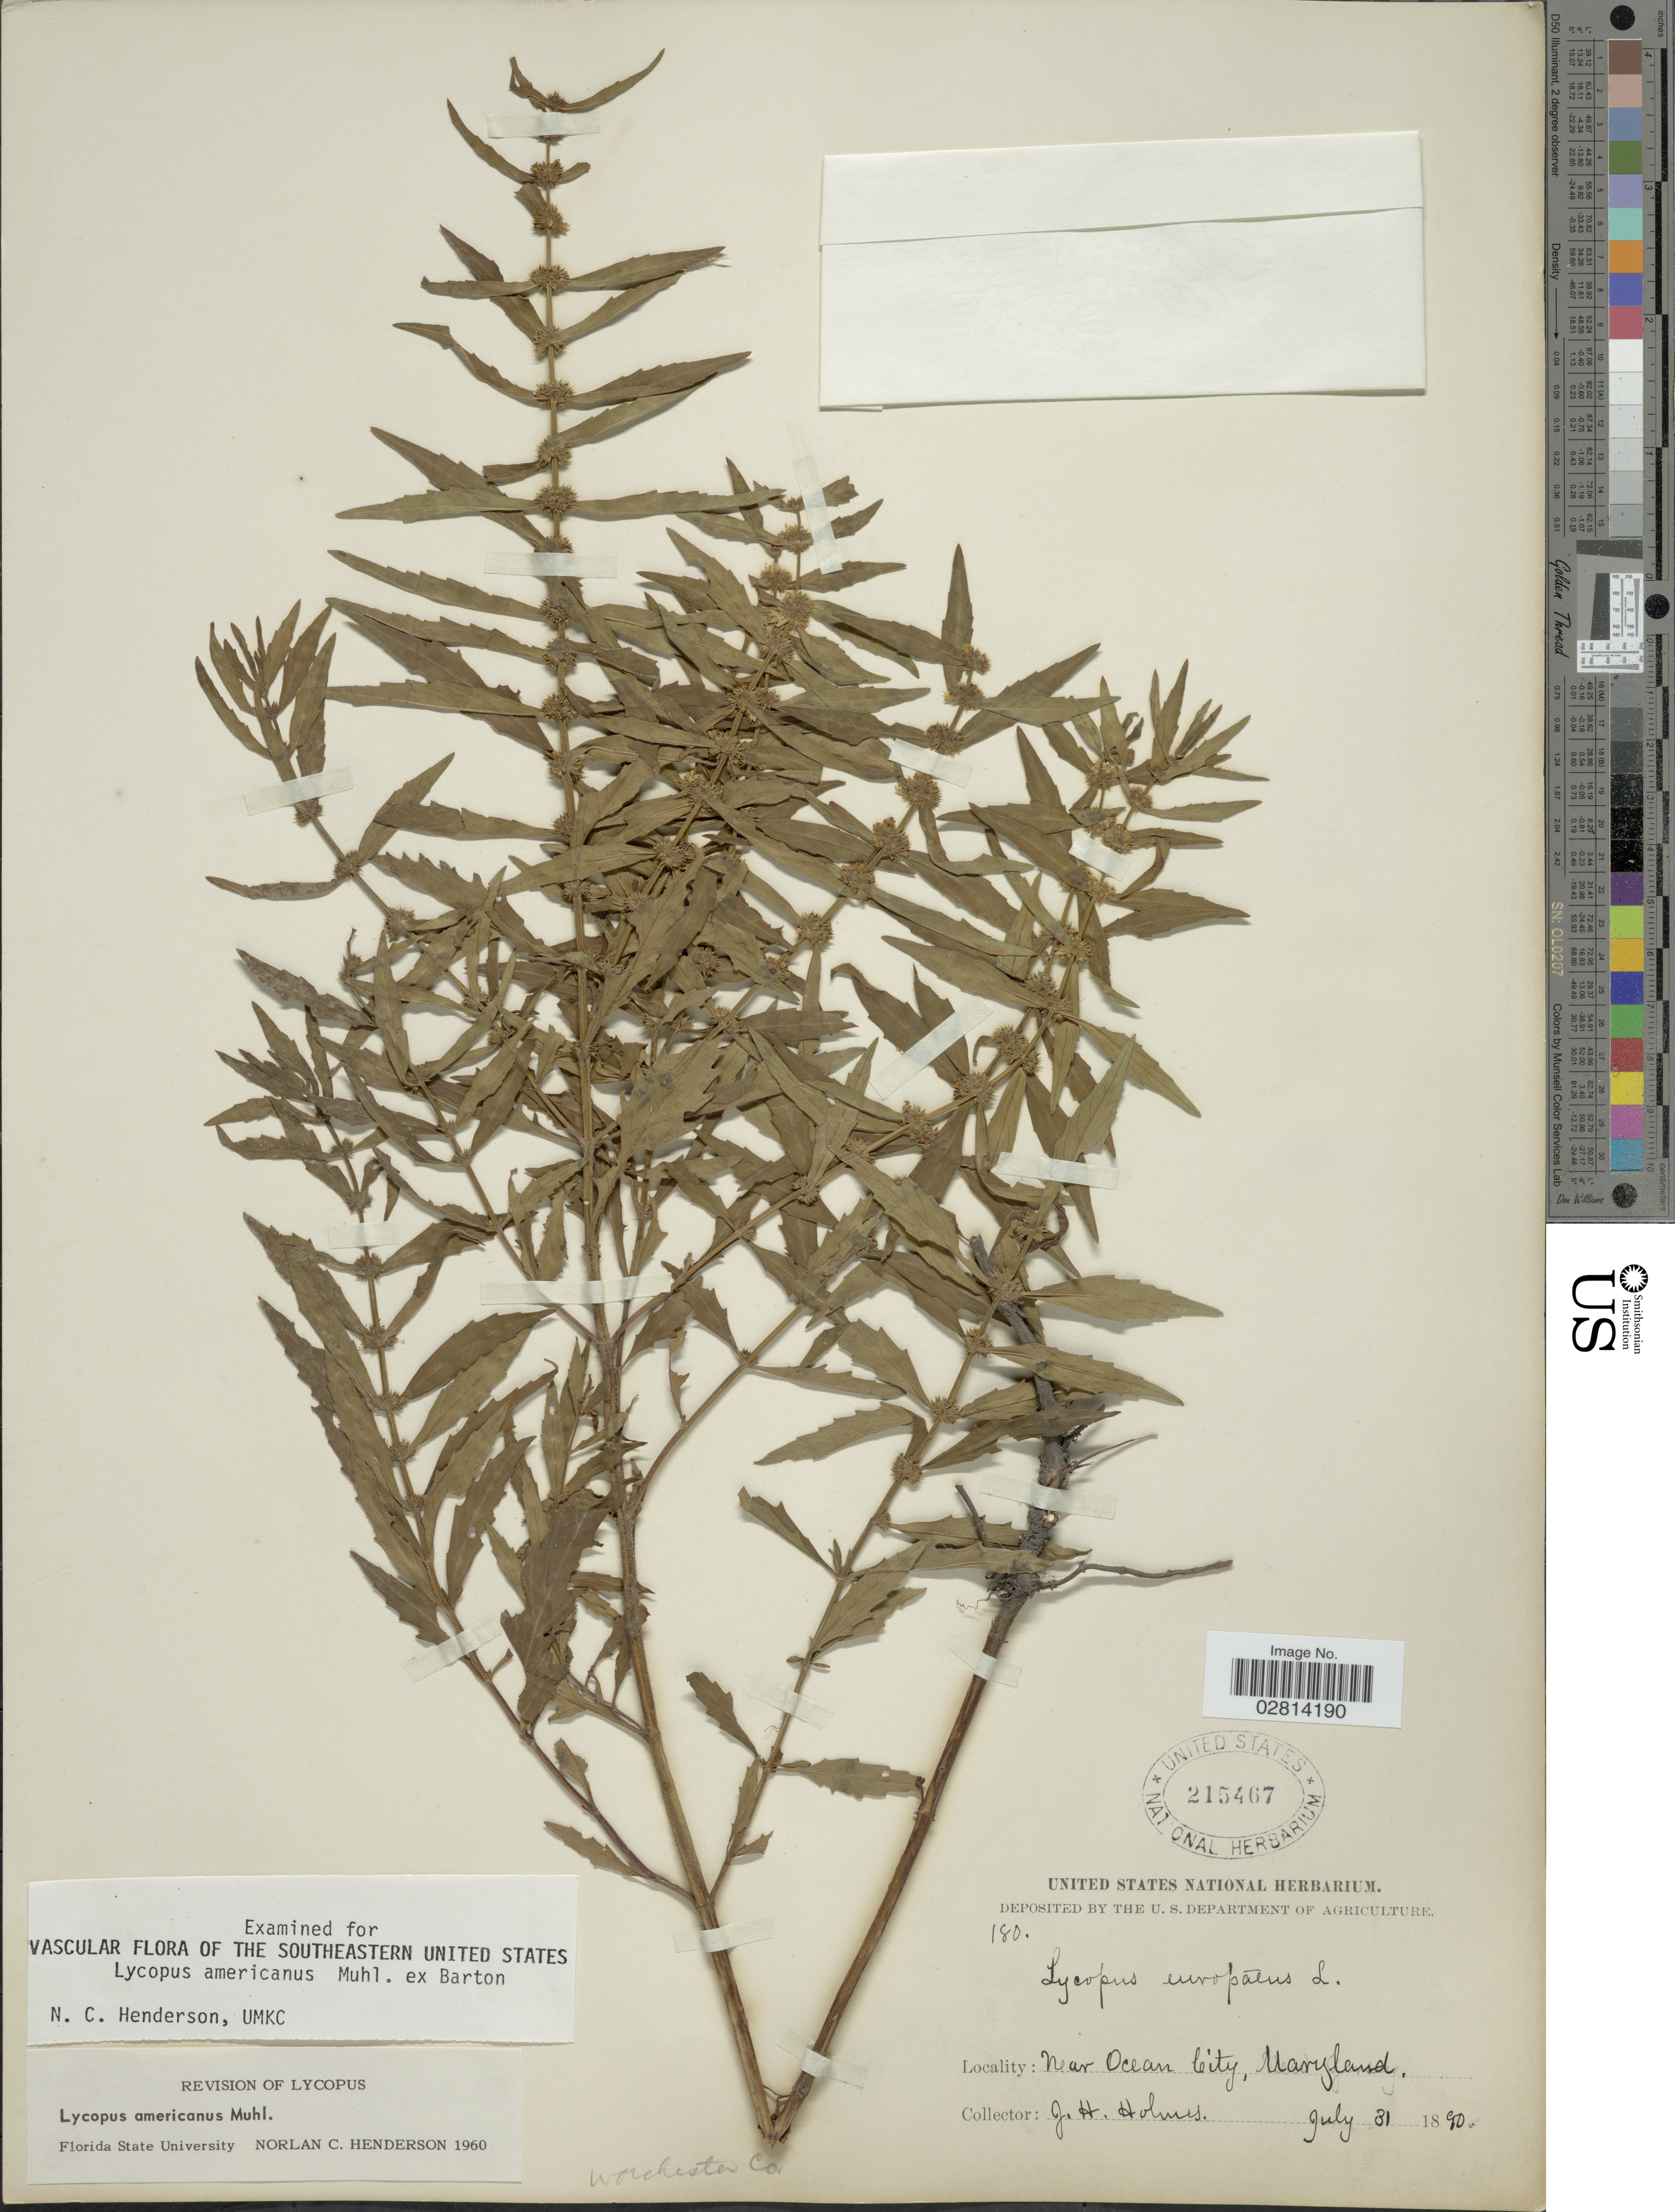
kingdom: Plantae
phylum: Tracheophyta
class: Magnoliopsida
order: Lamiales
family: Lamiaceae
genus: Lycopus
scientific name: Lycopus americanus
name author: Muhl. ex W.P.C. Barton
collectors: J. Holmes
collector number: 180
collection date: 1890-07-31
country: United States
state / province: Maryland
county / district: Worcester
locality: Near Ocean City,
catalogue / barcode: US 215467